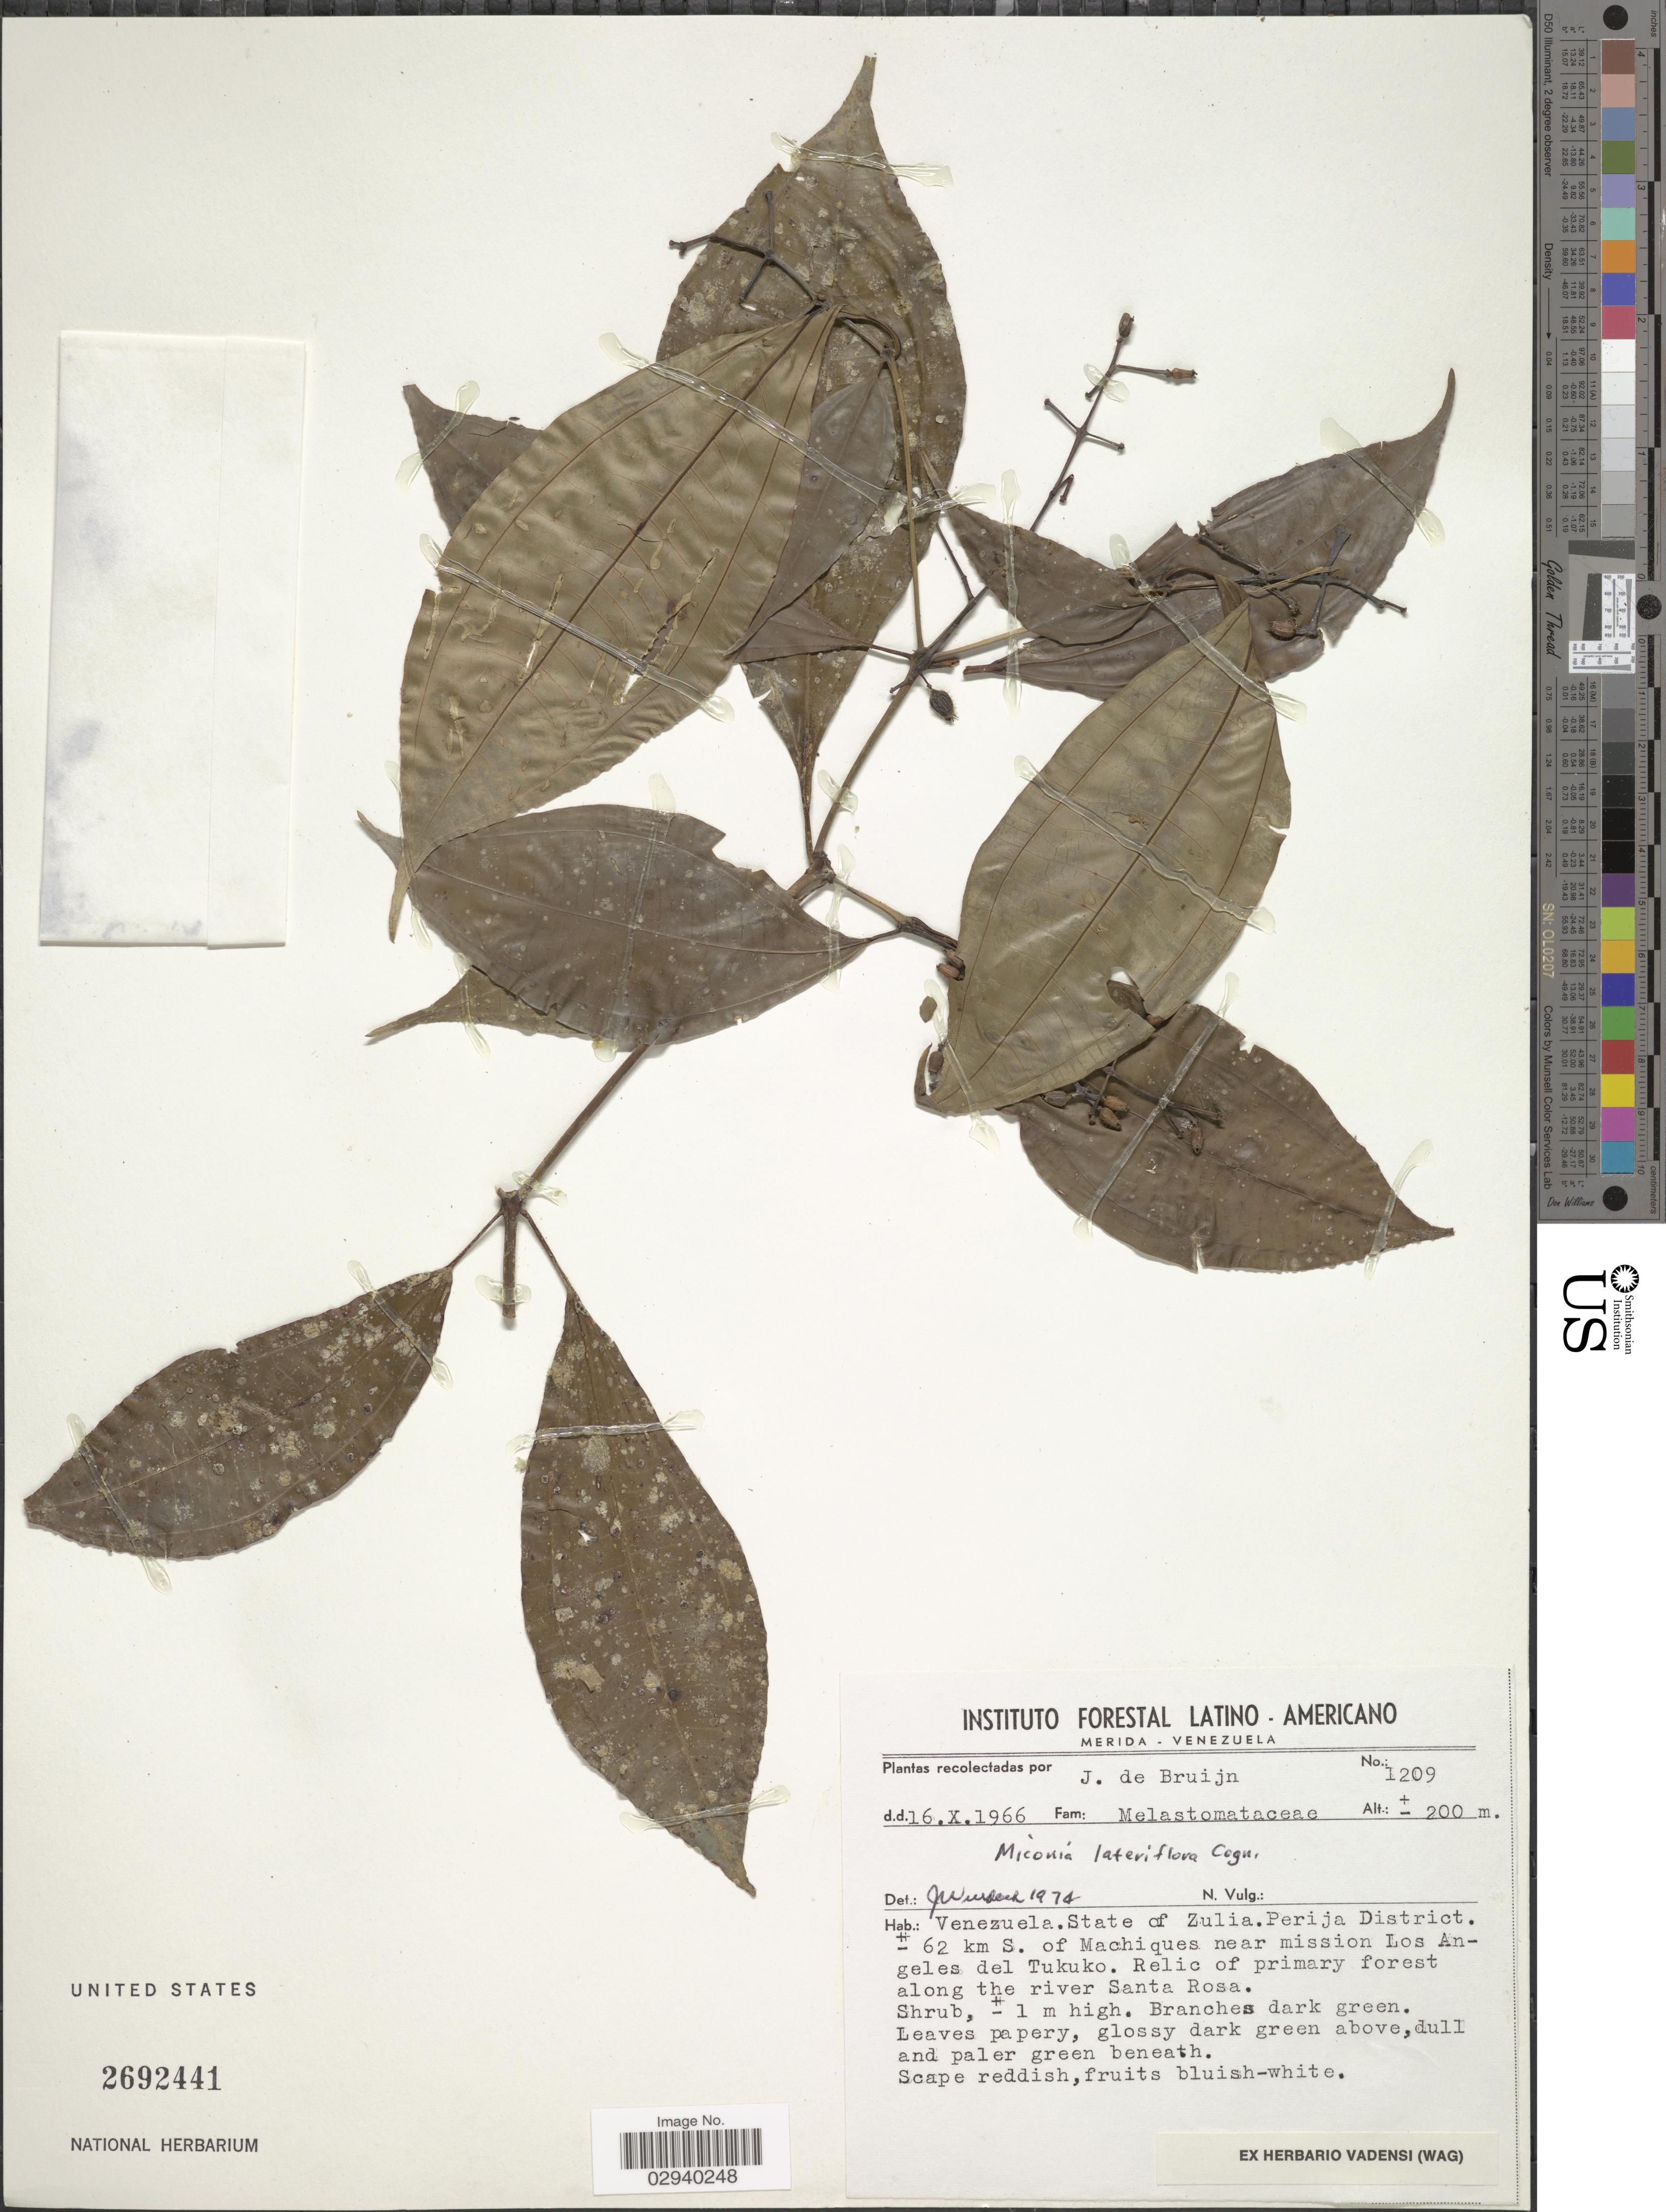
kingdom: Plantae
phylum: Tracheophyta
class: Magnoliopsida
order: Myrtales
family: Melastomataceae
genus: Miconia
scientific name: Miconia lateriflora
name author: Cogn.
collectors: J. Bruijn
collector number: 1209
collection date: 1966-10-16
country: Venezuela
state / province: Zulia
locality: Perija District. ± 62 km S. of Machiques near mission Los Angeles del Tukuko. Relic of primary forest along the river Santa Rosa.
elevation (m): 200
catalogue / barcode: US 2692441